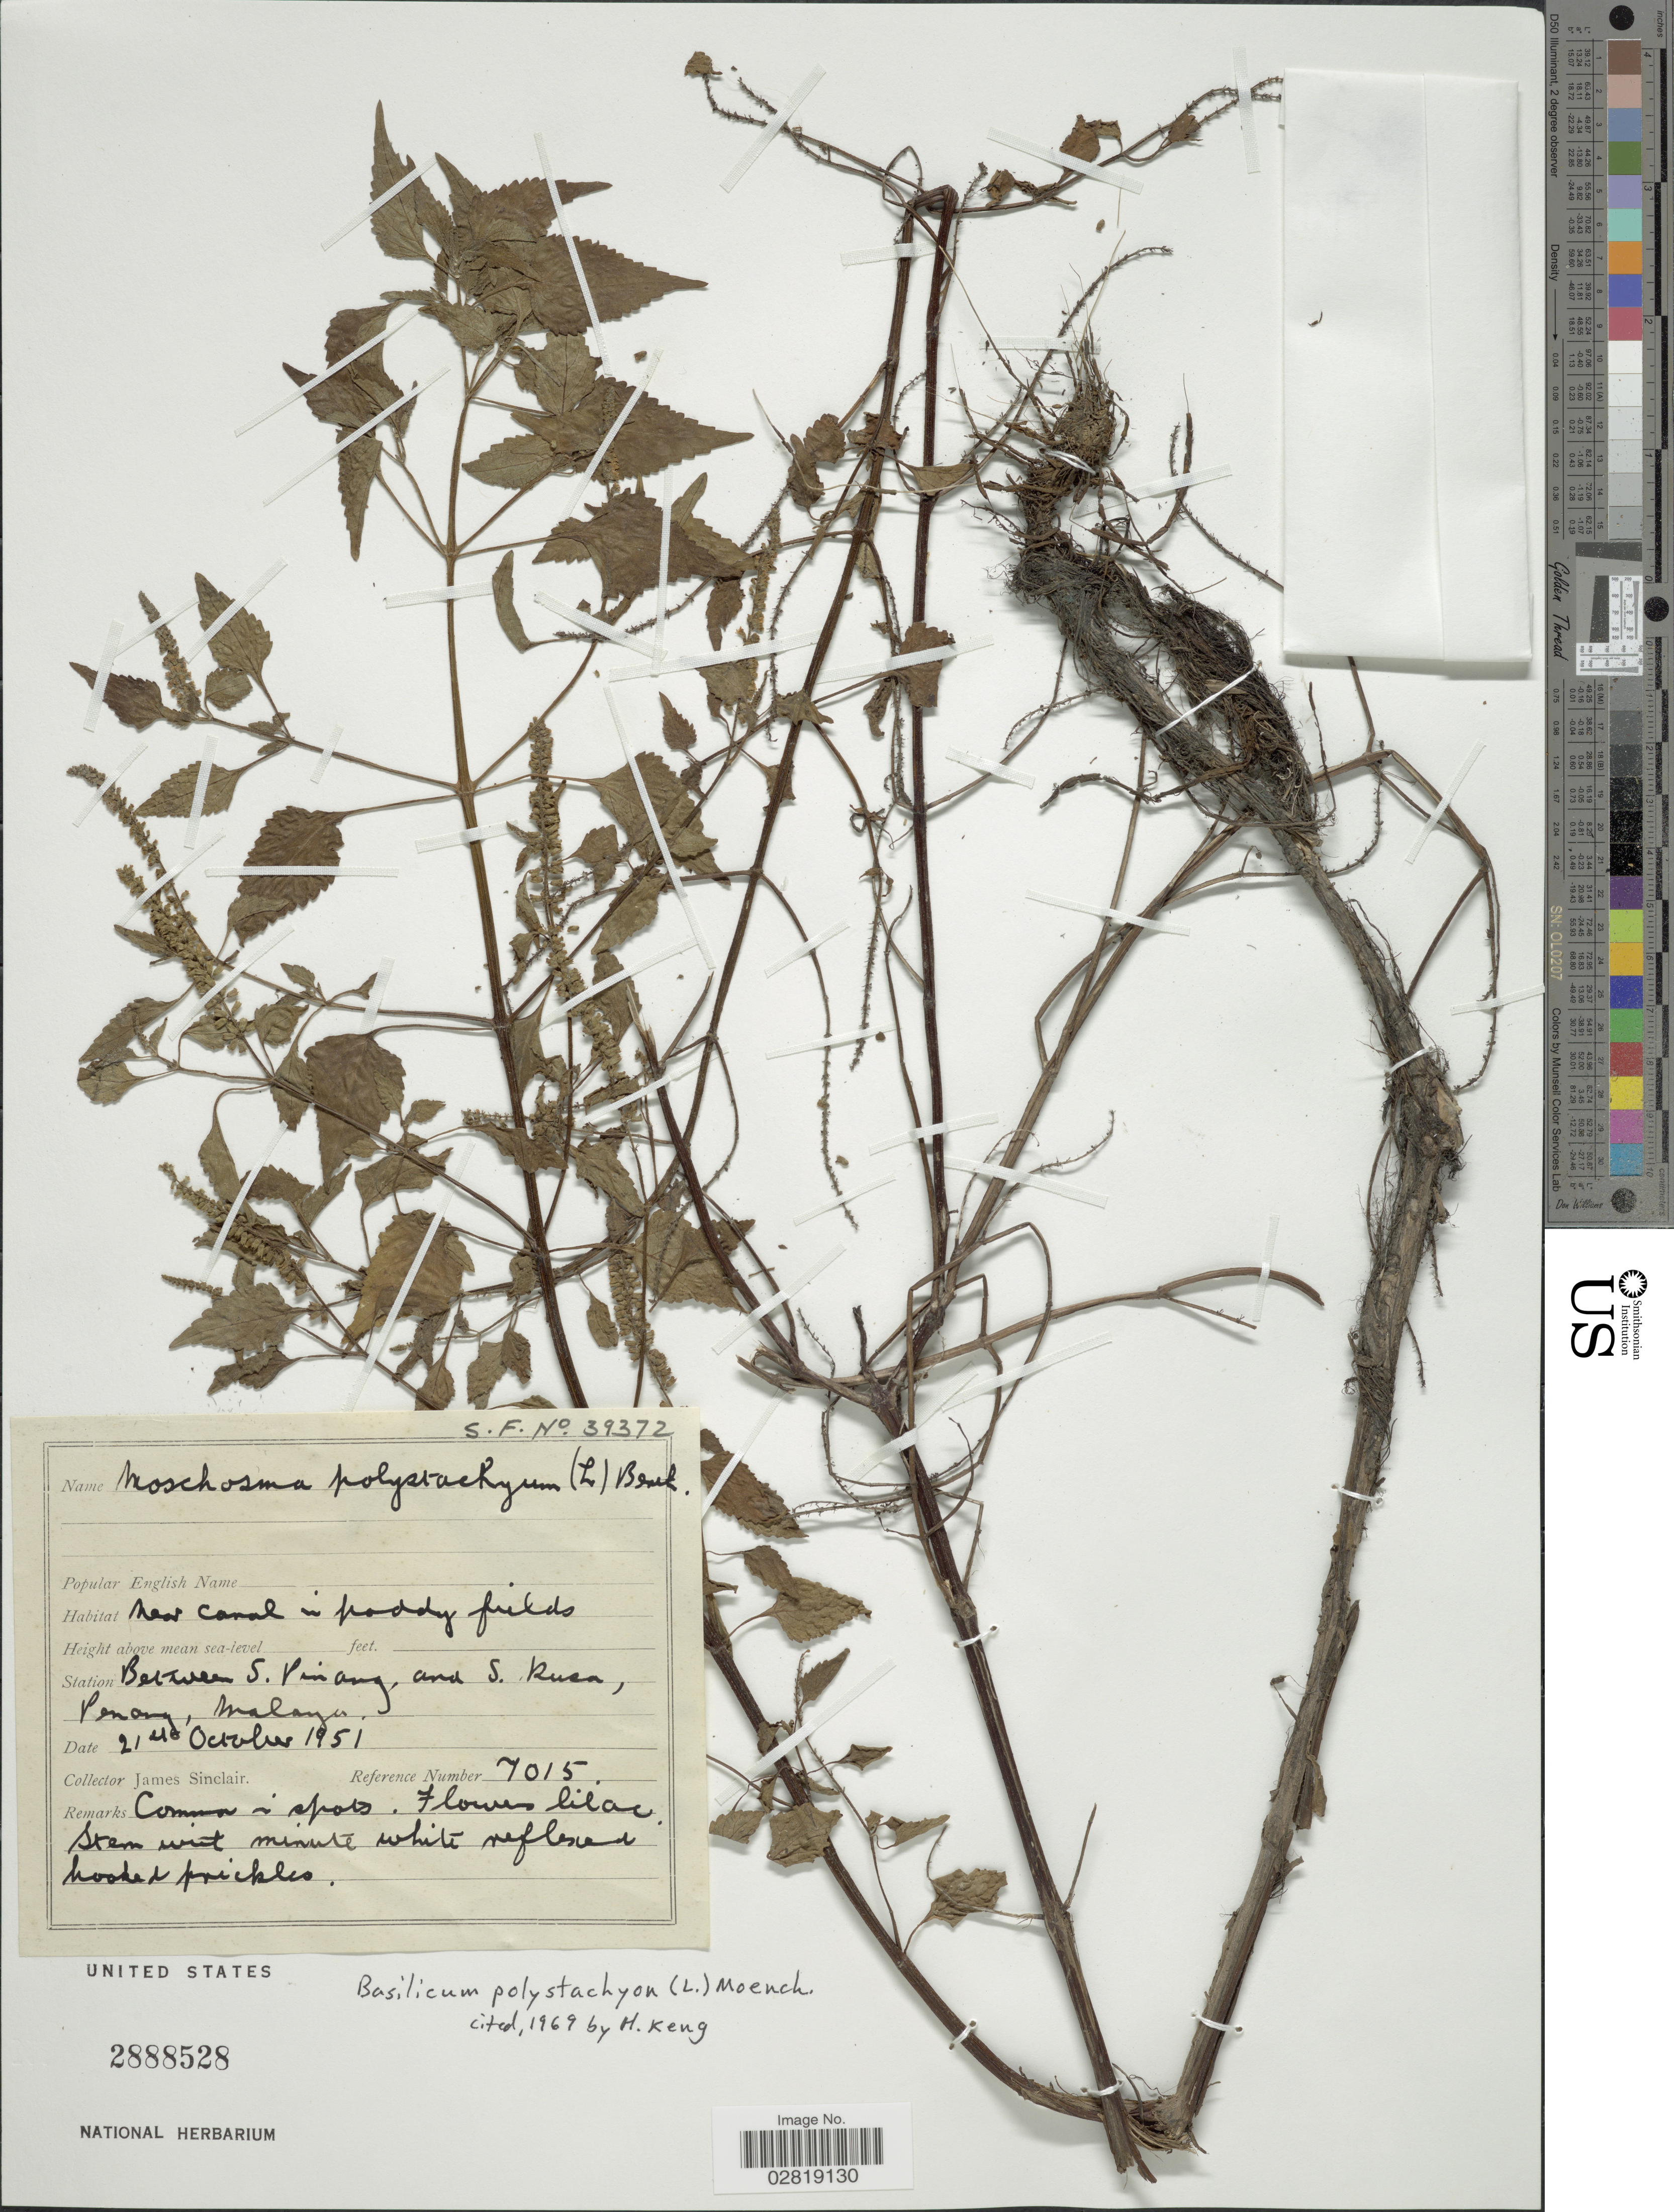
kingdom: Plantae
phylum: Tracheophyta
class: Magnoliopsida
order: Lamiales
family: Lamiaceae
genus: Basilicum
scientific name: Basilicum polystachyon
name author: (L.) Moench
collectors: J. Sinclair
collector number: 7015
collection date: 1951-10-21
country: Malaysia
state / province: Pinang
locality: Between S. Pinang and S. Rusa, Penang, Malaya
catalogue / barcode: US 2888528